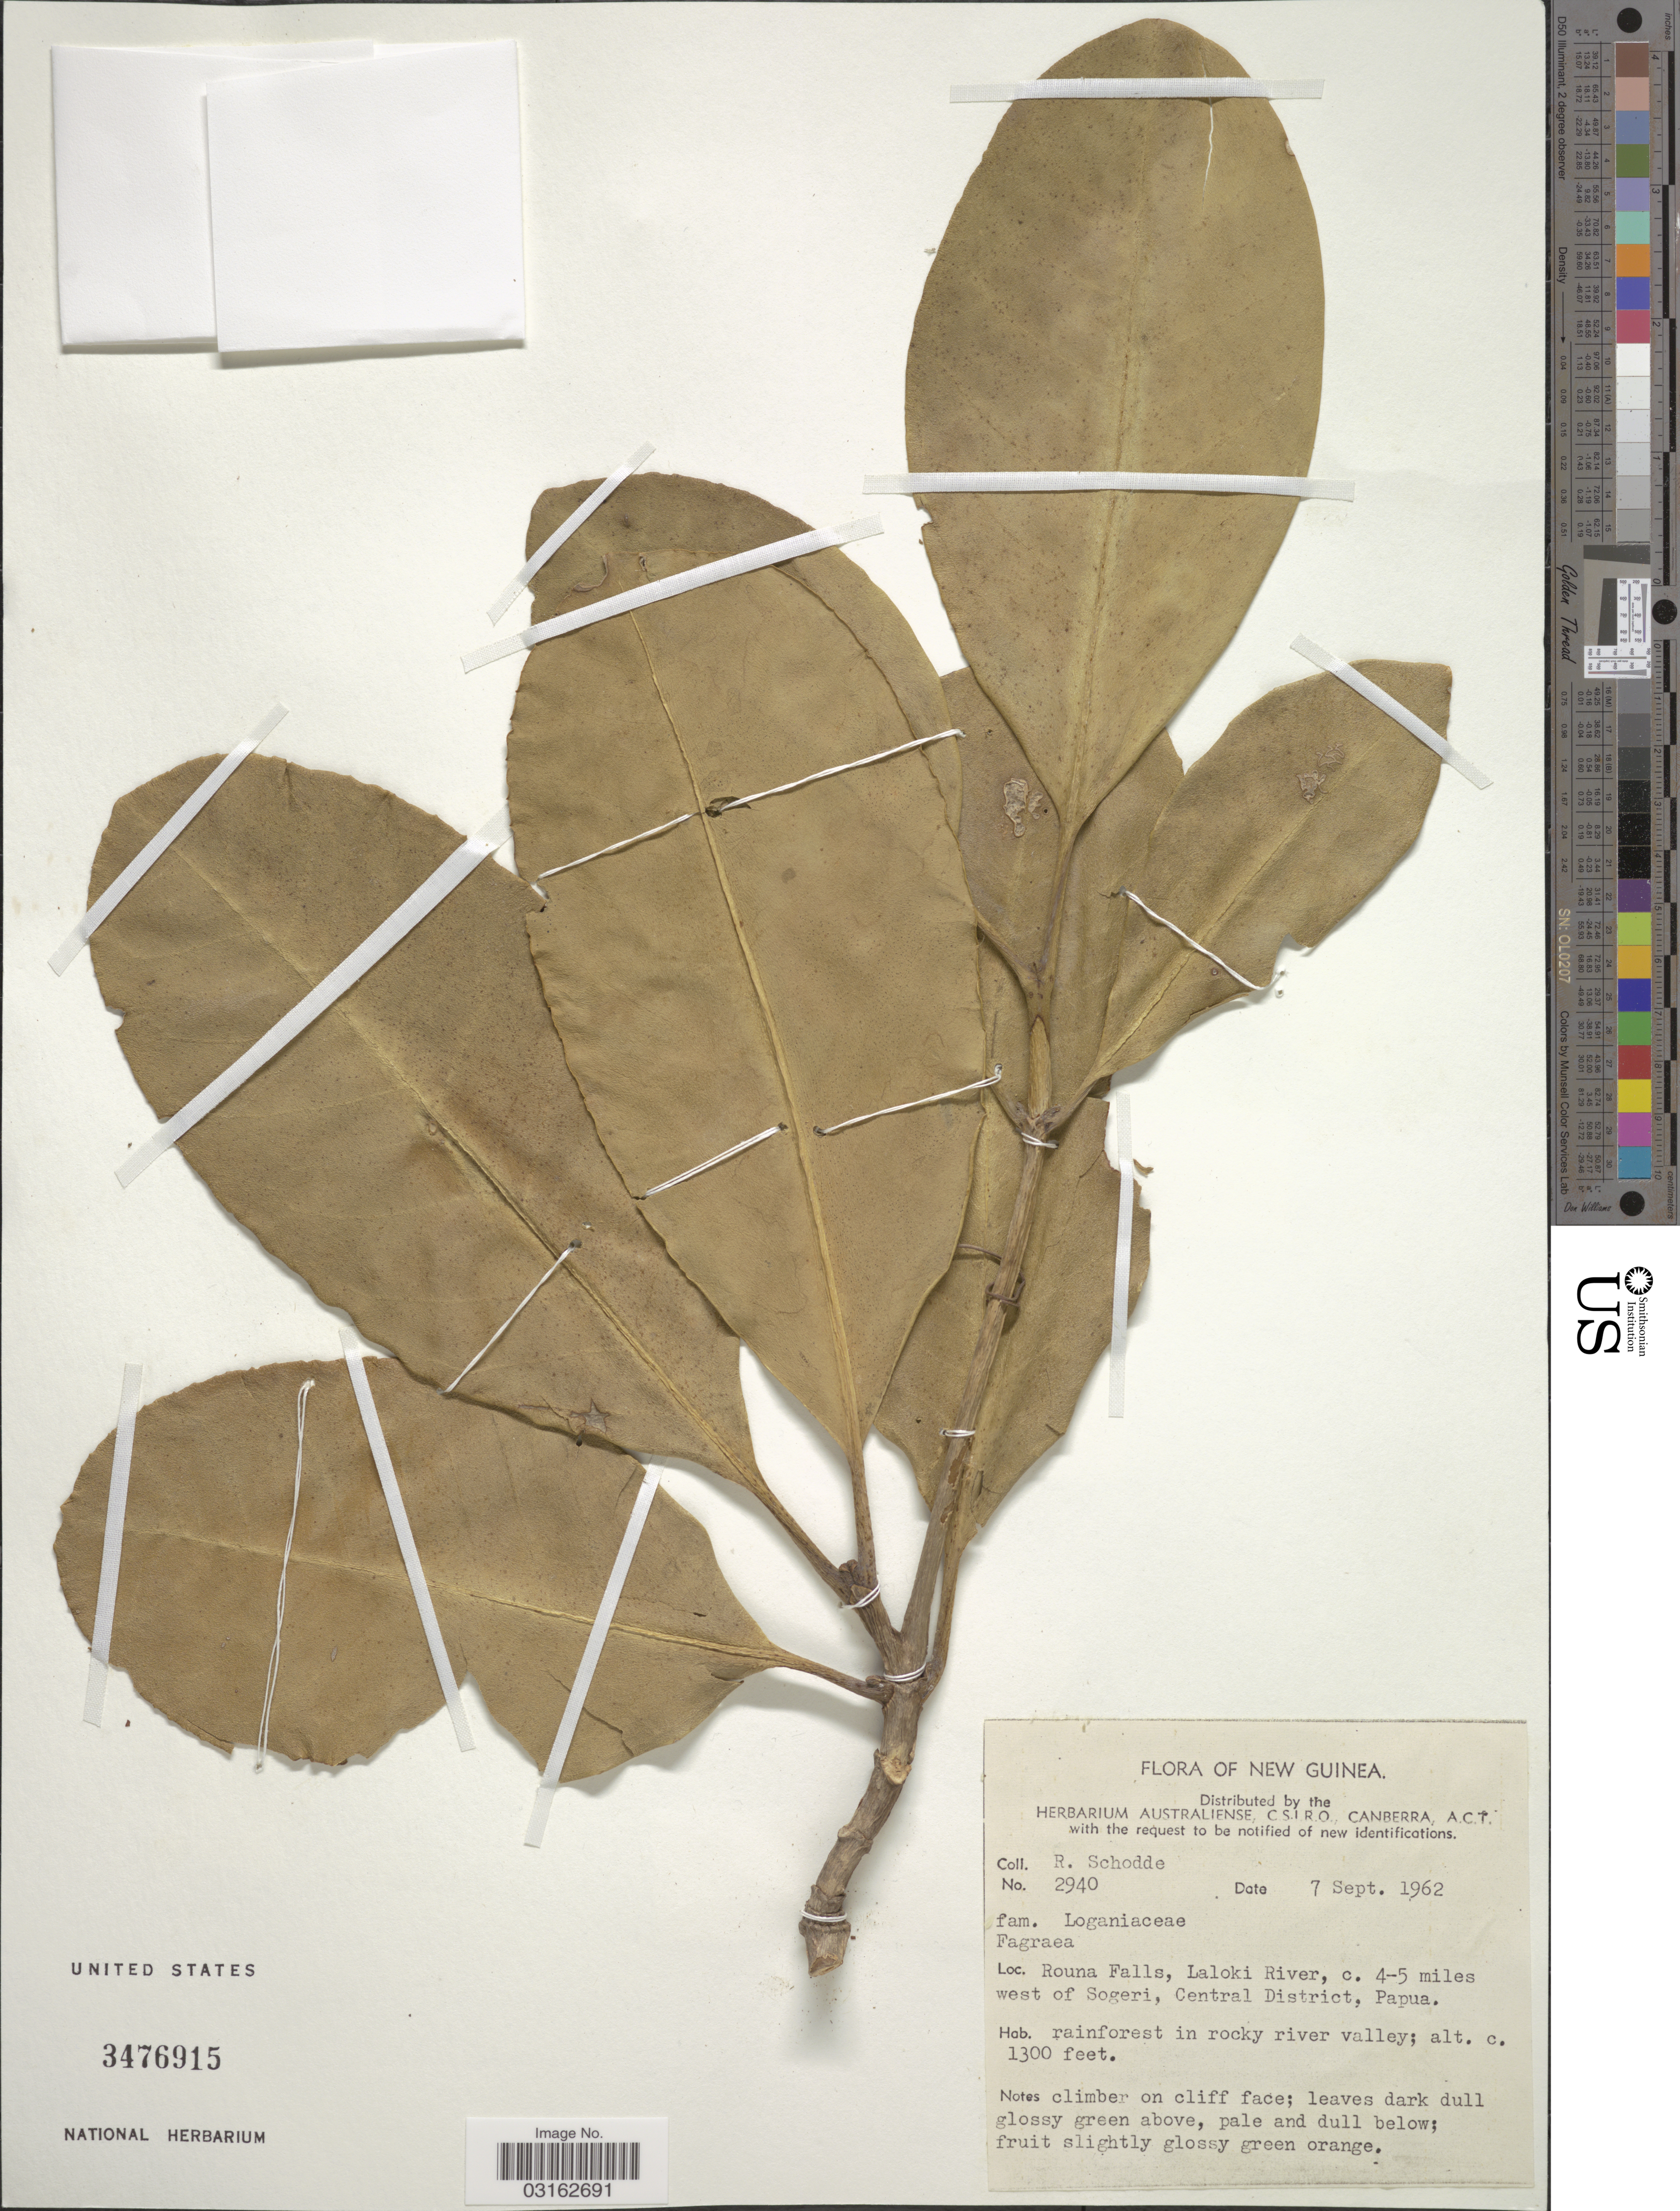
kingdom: Plantae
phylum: Tracheophyta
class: Magnoliopsida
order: Gentianales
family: Gentianaceae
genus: Fagraea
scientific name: Fagraea sp.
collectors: R. Schodde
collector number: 2940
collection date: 1962-09-07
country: Papua New Guinea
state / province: Central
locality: New Guinea, Rouna Falls, Laloki River, c. 4-5 miles west of Sogeri, Central District, Papua.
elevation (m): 396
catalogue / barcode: US 3476915